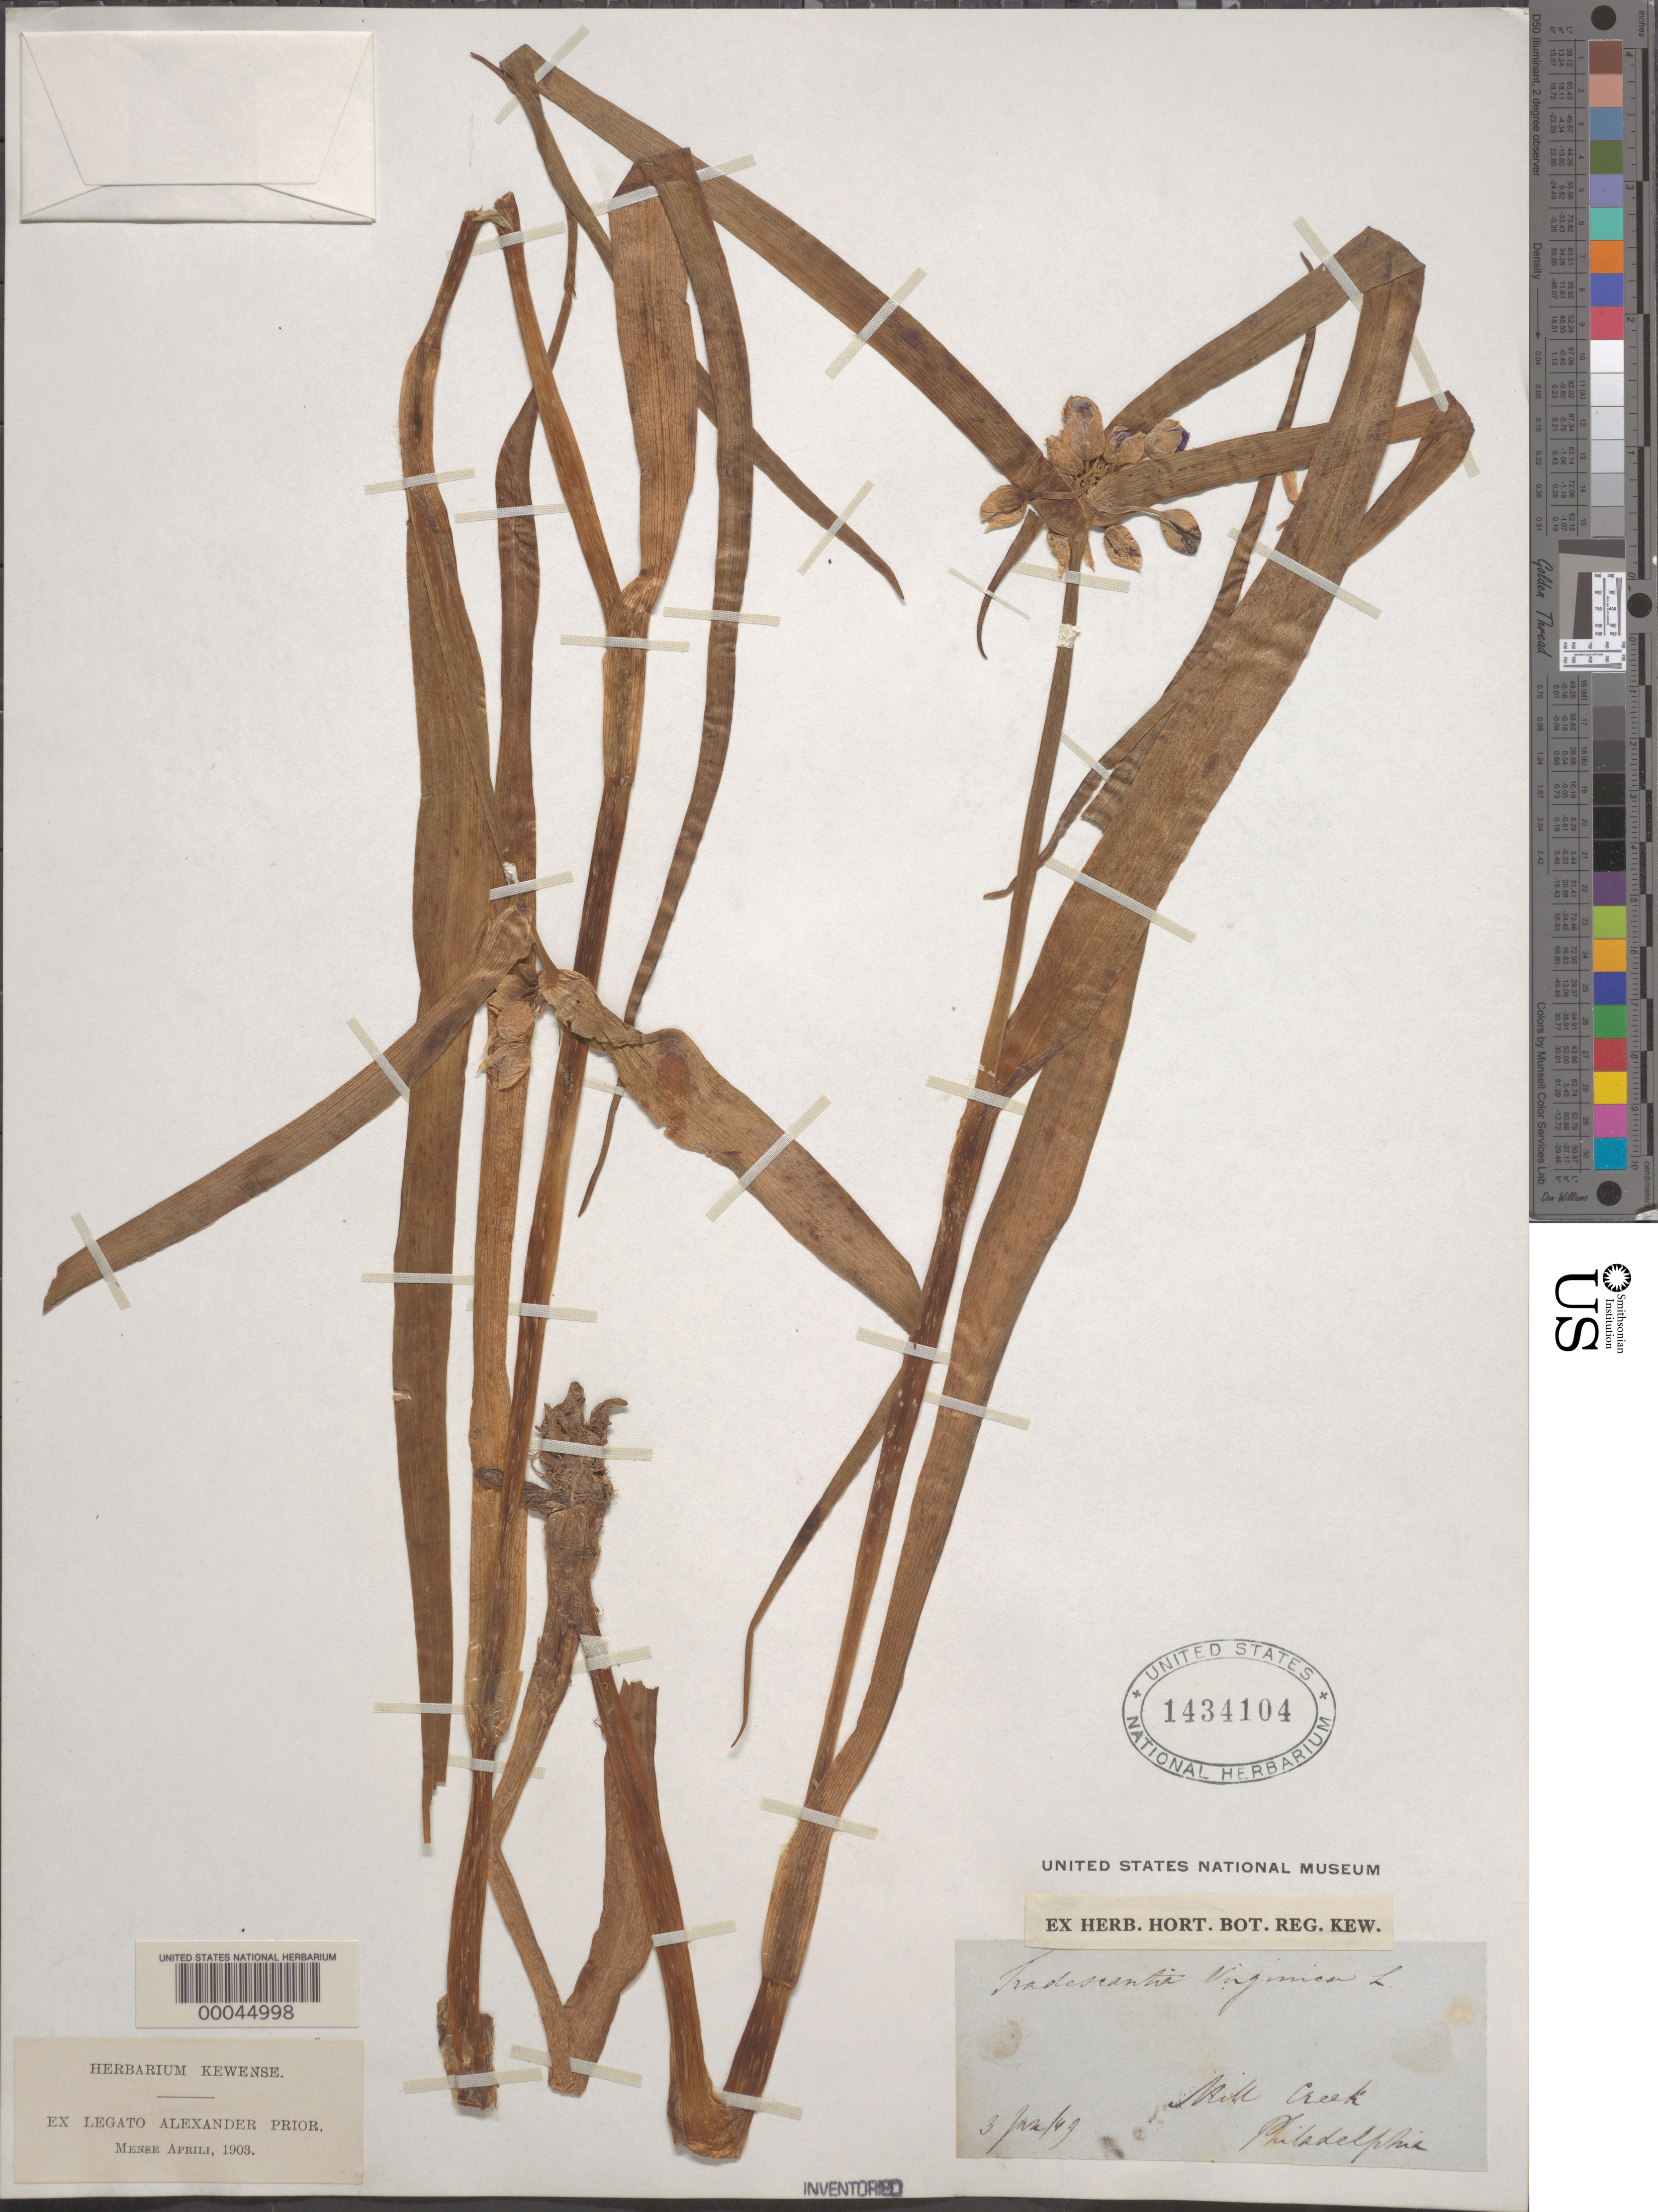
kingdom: Plantae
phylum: Tracheophyta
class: Liliopsida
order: Commelinales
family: Commelinaceae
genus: Tradescantia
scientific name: Tradescantia virginiana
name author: L.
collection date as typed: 03 Jun 1869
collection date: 1869-06-03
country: United States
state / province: Pennsylvania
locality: Mill creek, philadelphia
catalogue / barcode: US 1434104